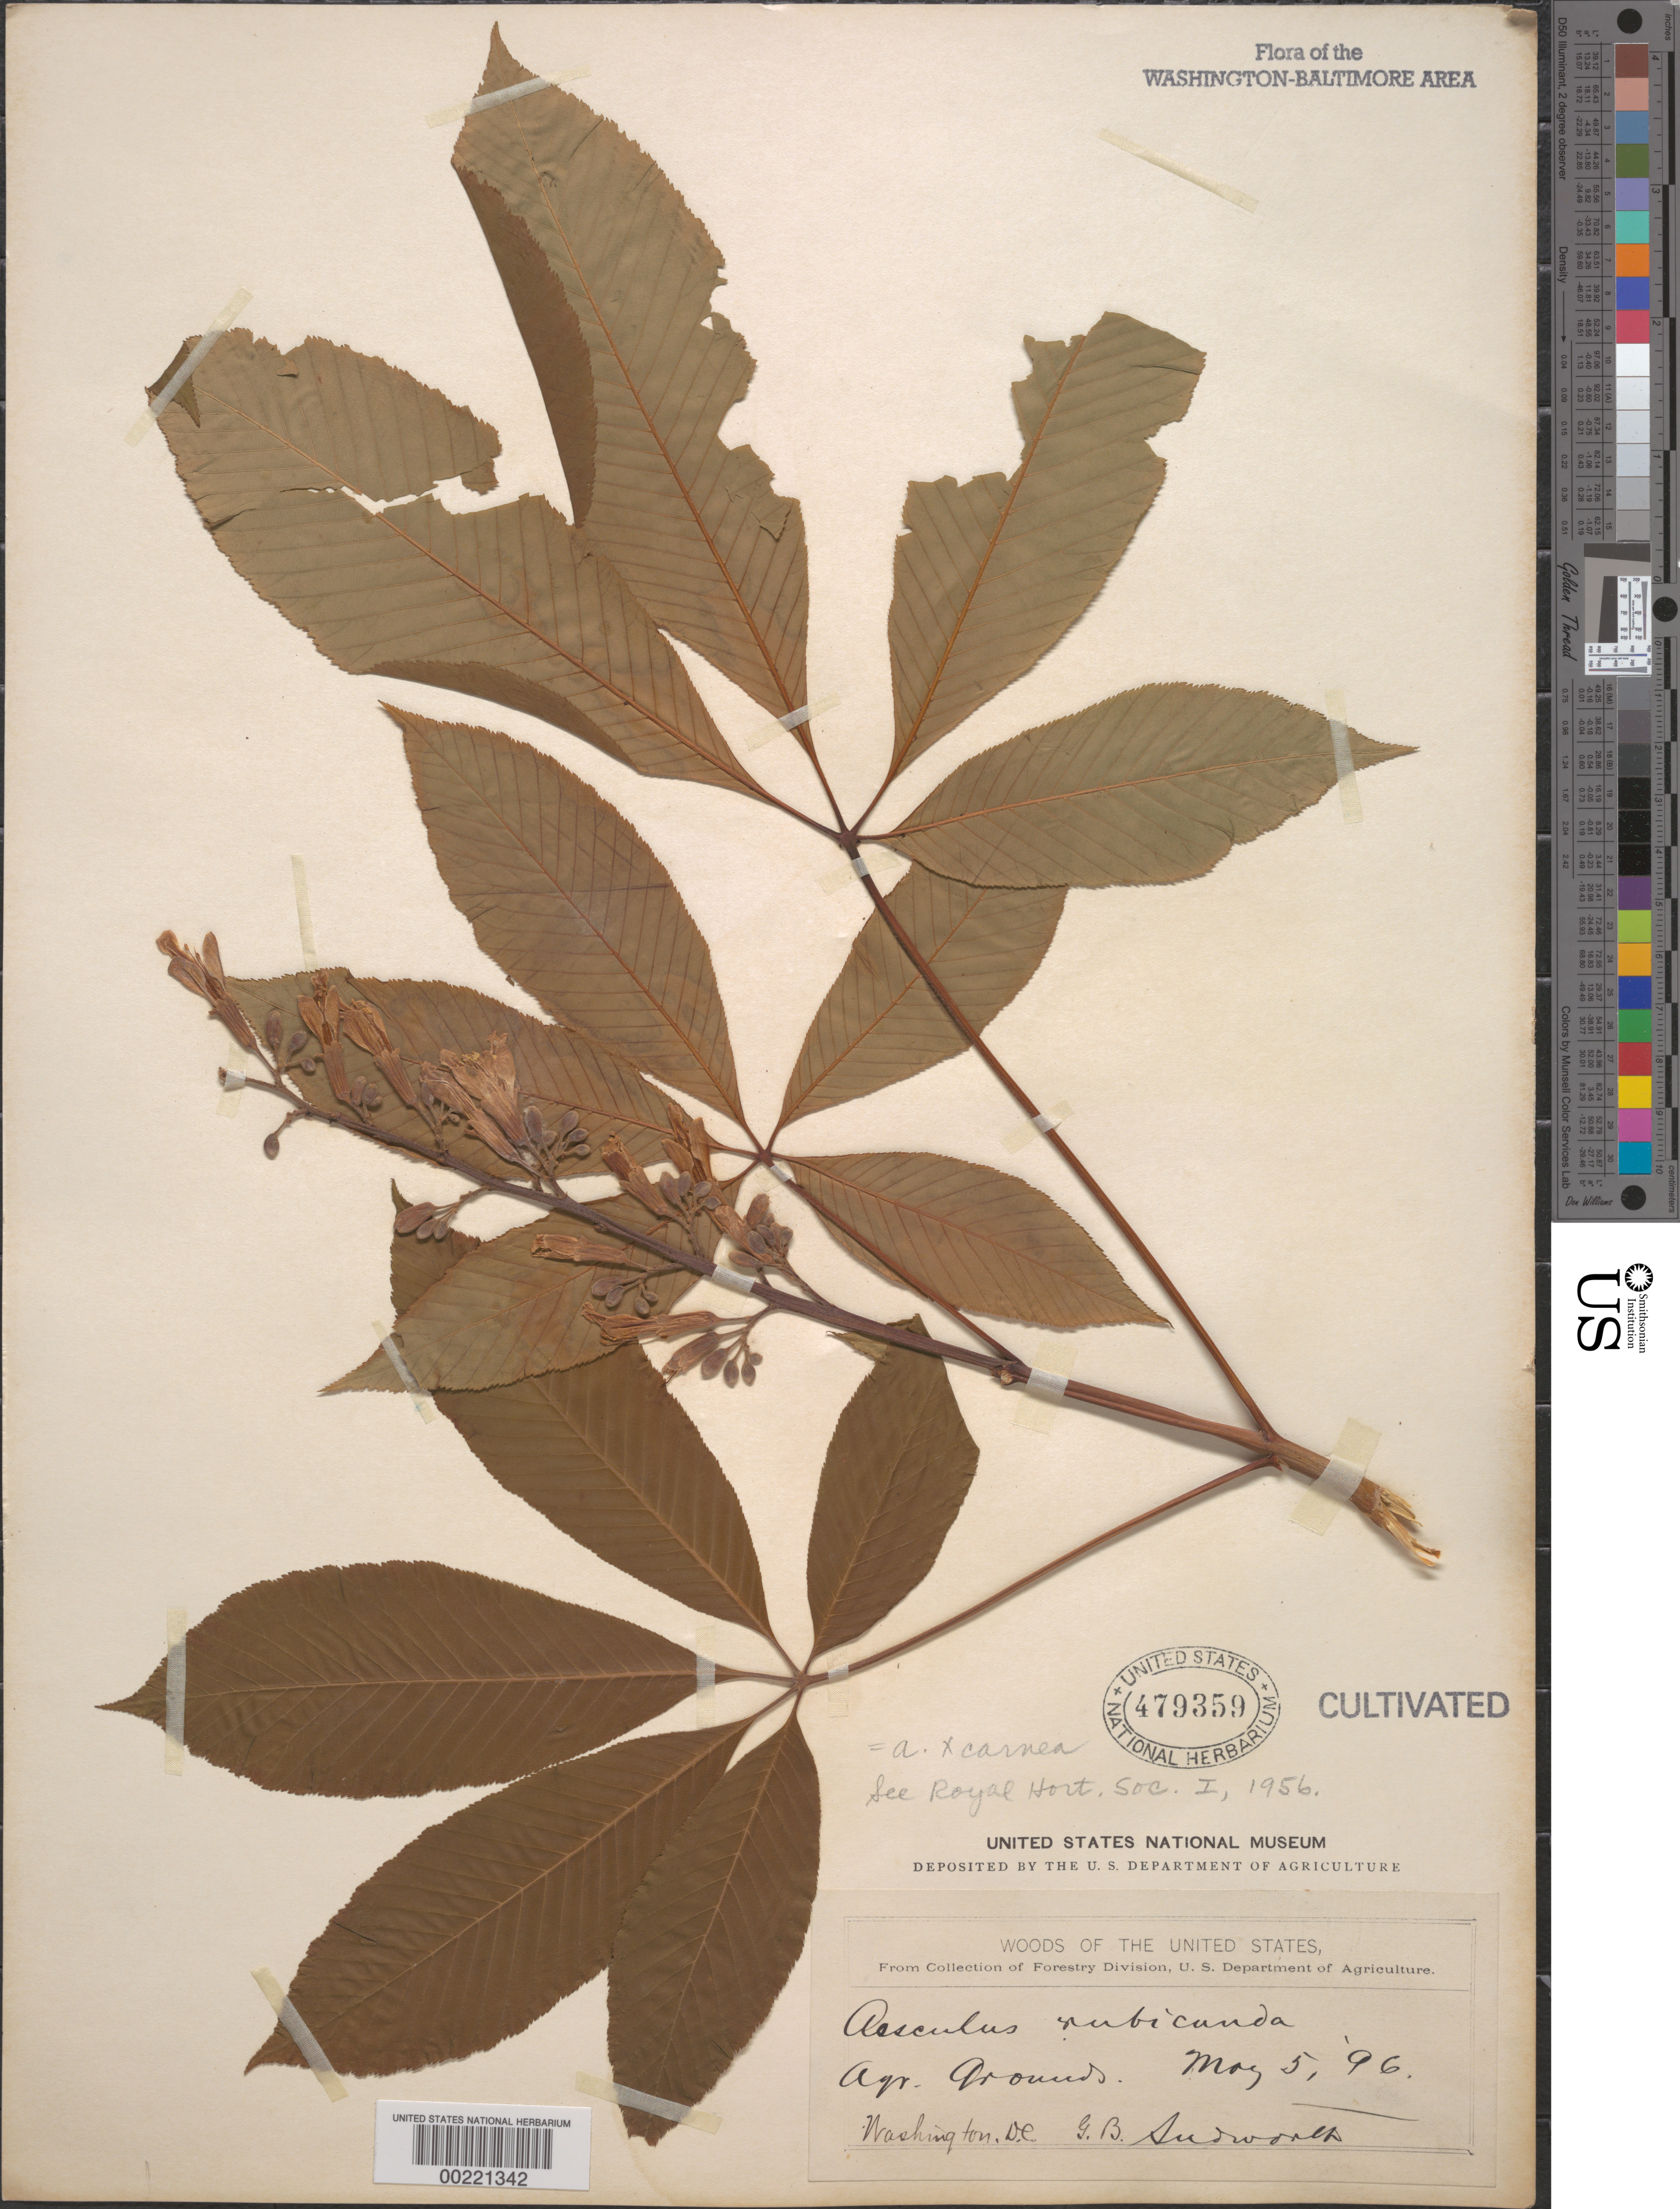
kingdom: Plantae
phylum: Tracheophyta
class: Magnoliopsida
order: Sapindales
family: Sapindaceae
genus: Aesculus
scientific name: Aesculus x carnea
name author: J. Zeyh.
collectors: G. B. Sudworth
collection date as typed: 05 May 1896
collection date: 1896-05-05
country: United States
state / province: District of Columbia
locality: Department of Agriculture grounds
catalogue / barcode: US 479359